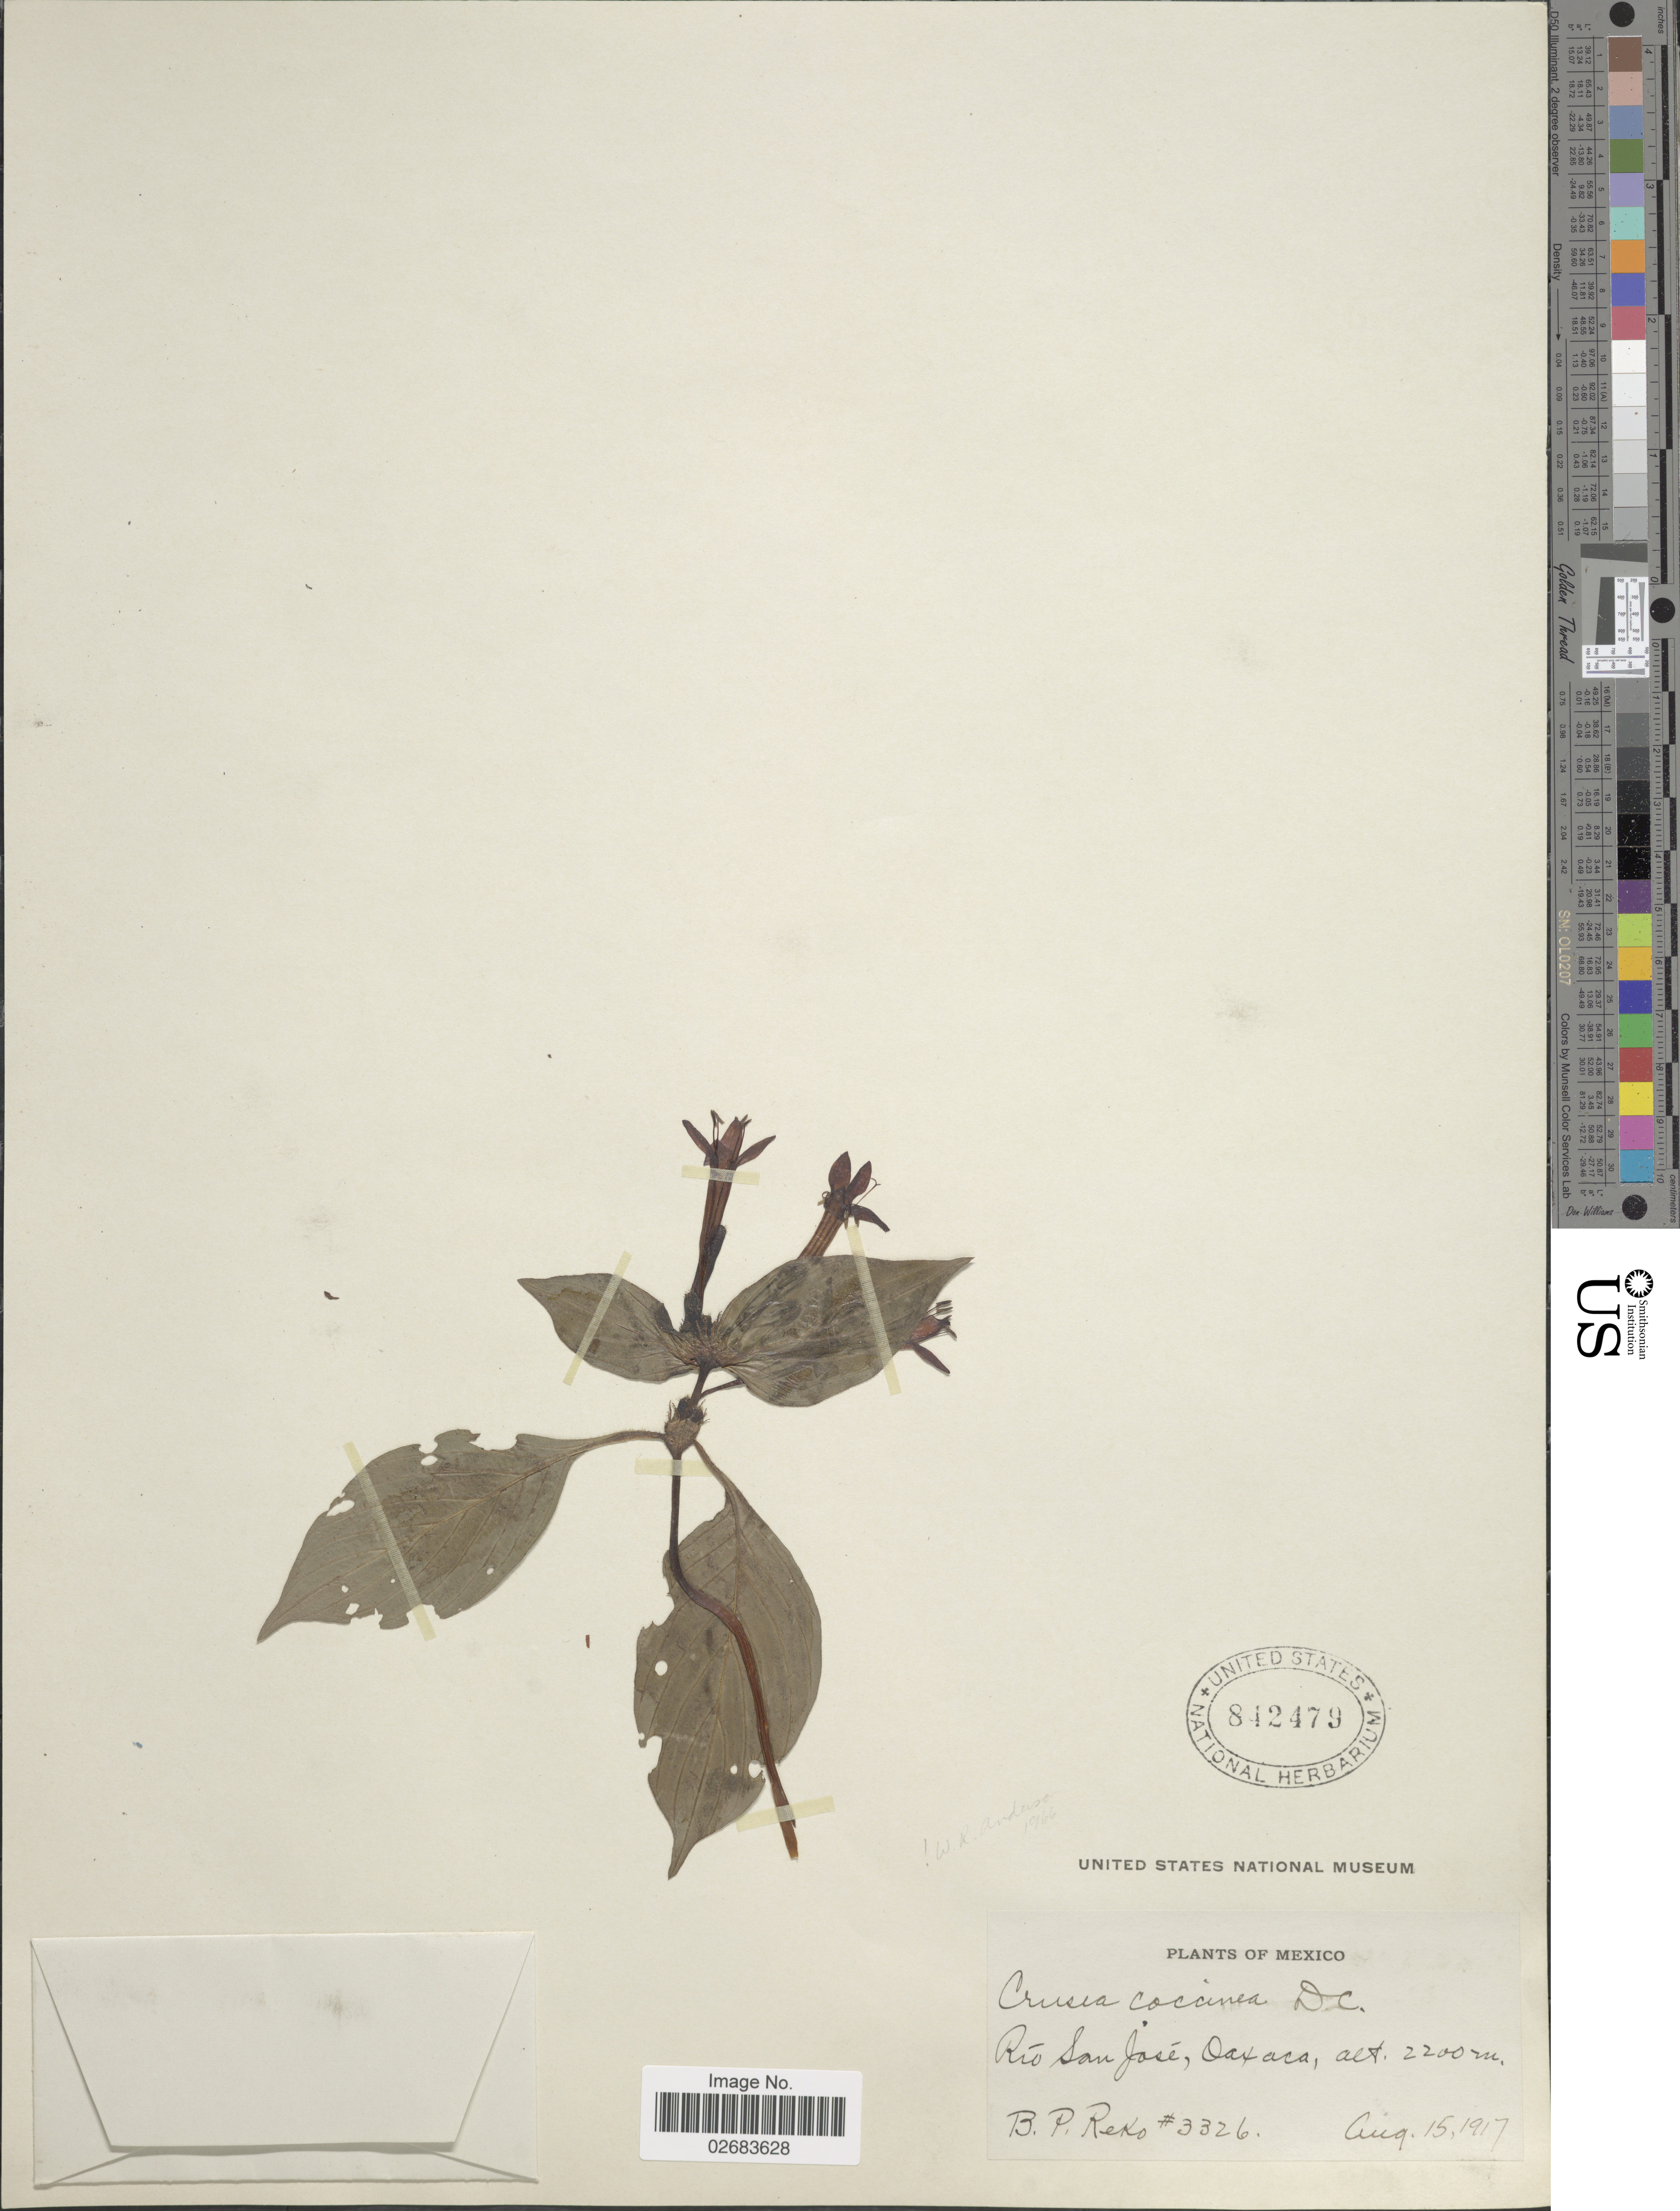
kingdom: Plantae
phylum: Tracheophyta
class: Magnoliopsida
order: Gentianales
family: Rubiaceae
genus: Crusea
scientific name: Crusea coccinea var. coccinea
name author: DC.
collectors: B. P. Reko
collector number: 3326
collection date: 1917-08-15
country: Mexico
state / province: Oaxaca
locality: Rio San Jose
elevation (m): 2200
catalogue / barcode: US 842479